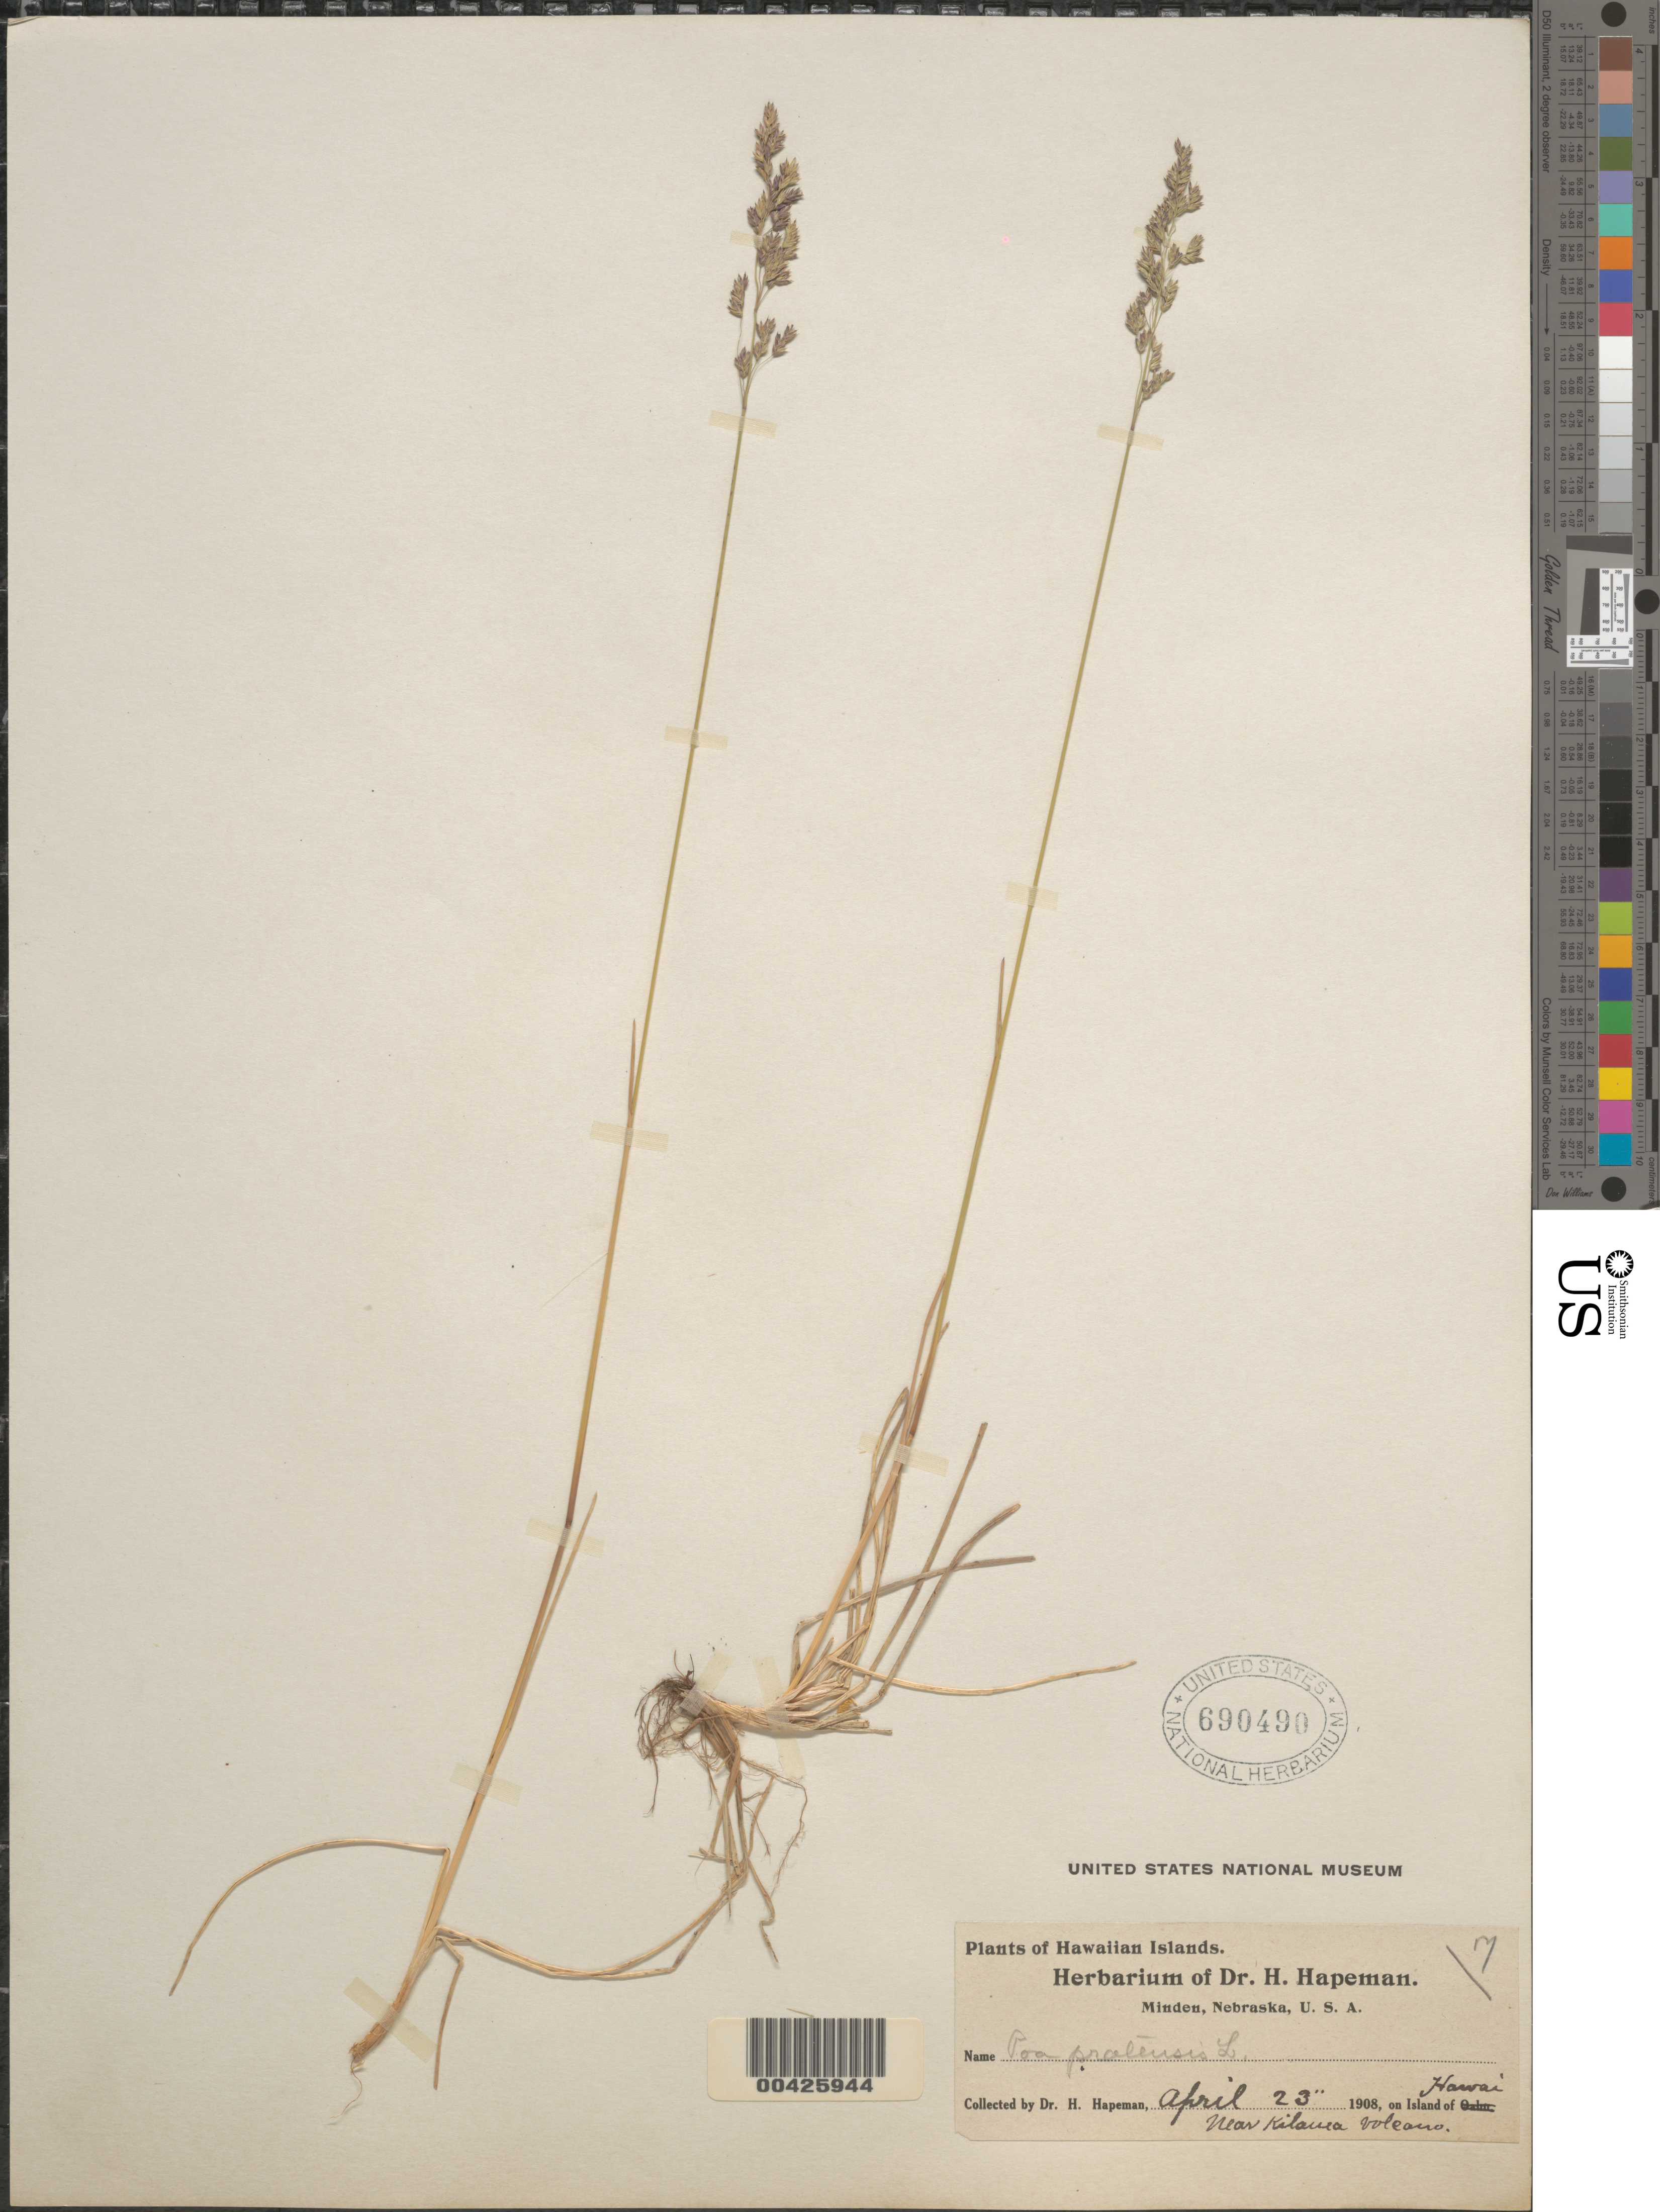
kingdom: Plantae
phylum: Tracheophyta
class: Liliopsida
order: Poales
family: Poaceae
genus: Poa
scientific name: Poa pratensis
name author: L.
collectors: H. Hapeman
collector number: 7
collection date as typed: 23 Apr 1908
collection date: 1908-04-23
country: United States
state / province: Hawaii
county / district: Hawaii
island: Hawaii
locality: Near Kilauea Volcano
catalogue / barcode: US 690490